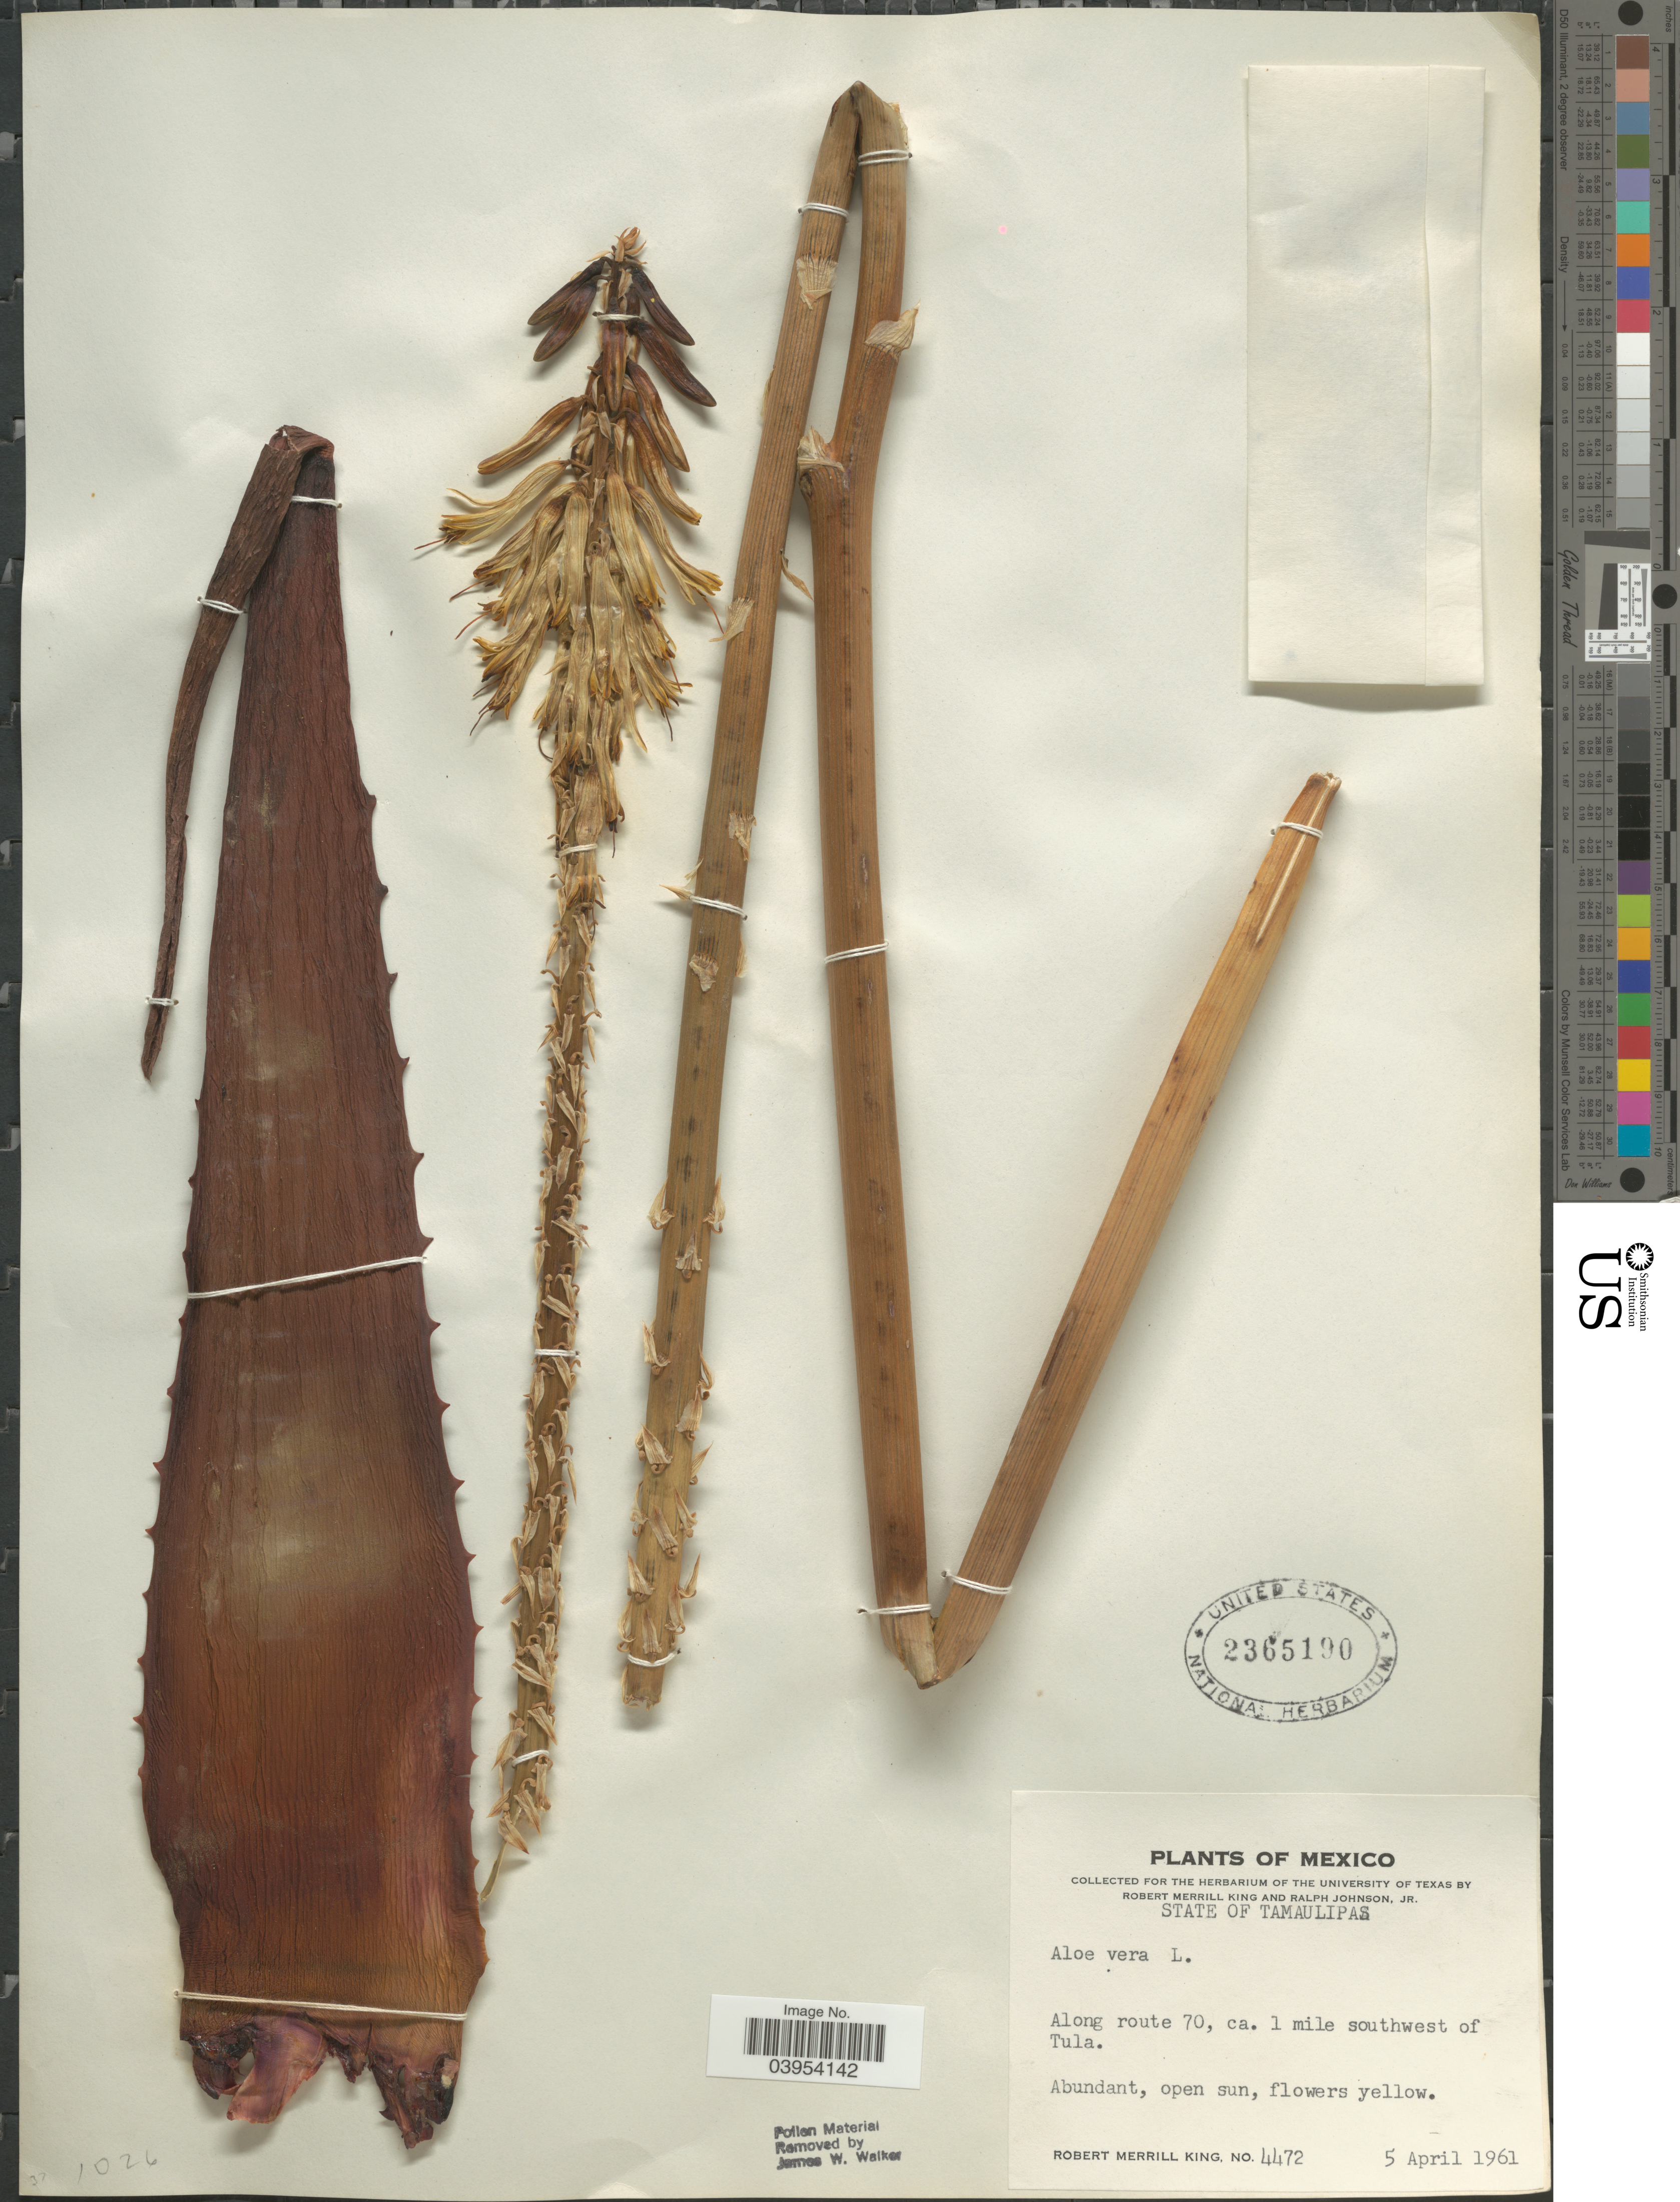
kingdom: Plantae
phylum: Tracheophyta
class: Liliopsida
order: Asparagales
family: Asphodelaceae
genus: Aloe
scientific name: Aloe vera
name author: L.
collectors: R. M. King & R. Johnson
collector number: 4472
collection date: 1961-04-05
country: Mexico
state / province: Tamaulipas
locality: Along route 70, ca. 1 mile southwest of Tula.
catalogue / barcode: US 2365190